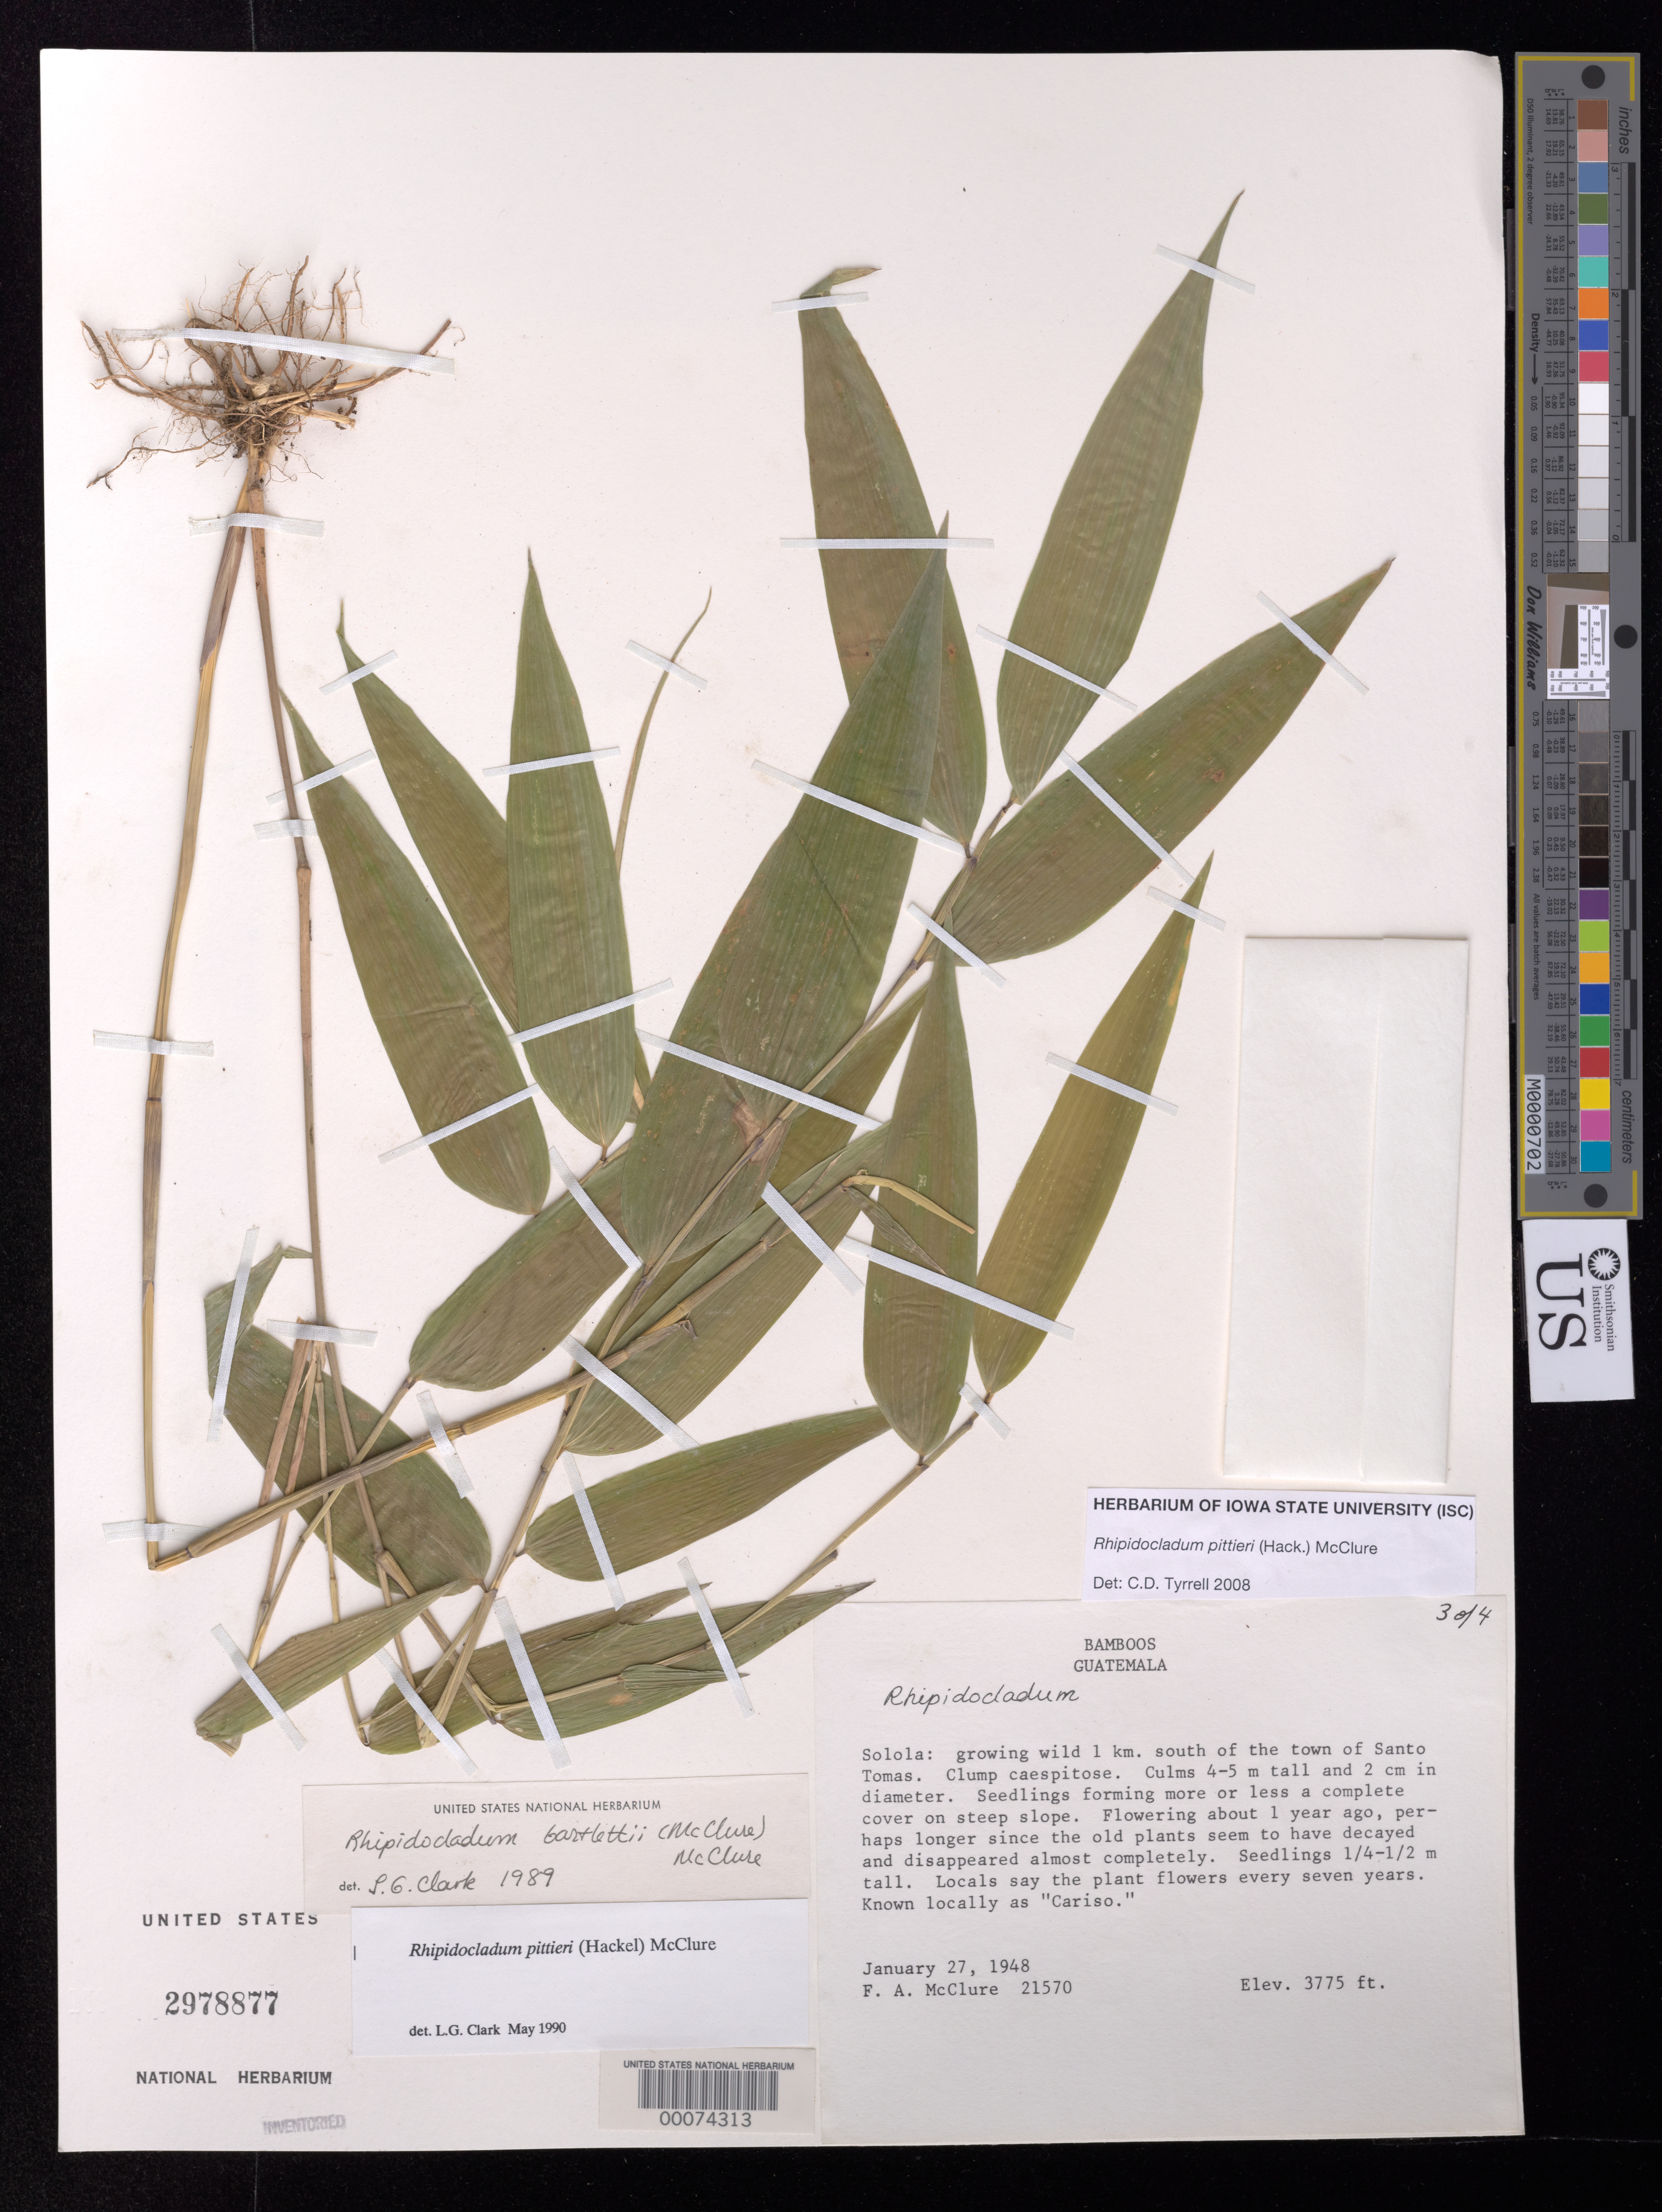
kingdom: Plantae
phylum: Tracheophyta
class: Liliopsida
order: Poales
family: Poaceae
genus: Rhipidocladum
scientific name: Rhipidocladum pittieri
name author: (J. Hack.) McClure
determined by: Tyrrell, C. D.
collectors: F. A. McClure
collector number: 21570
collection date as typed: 27 Jan 1948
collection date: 1948-01-27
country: Guatemala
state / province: Sololá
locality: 1 km S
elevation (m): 1151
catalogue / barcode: US 2978877